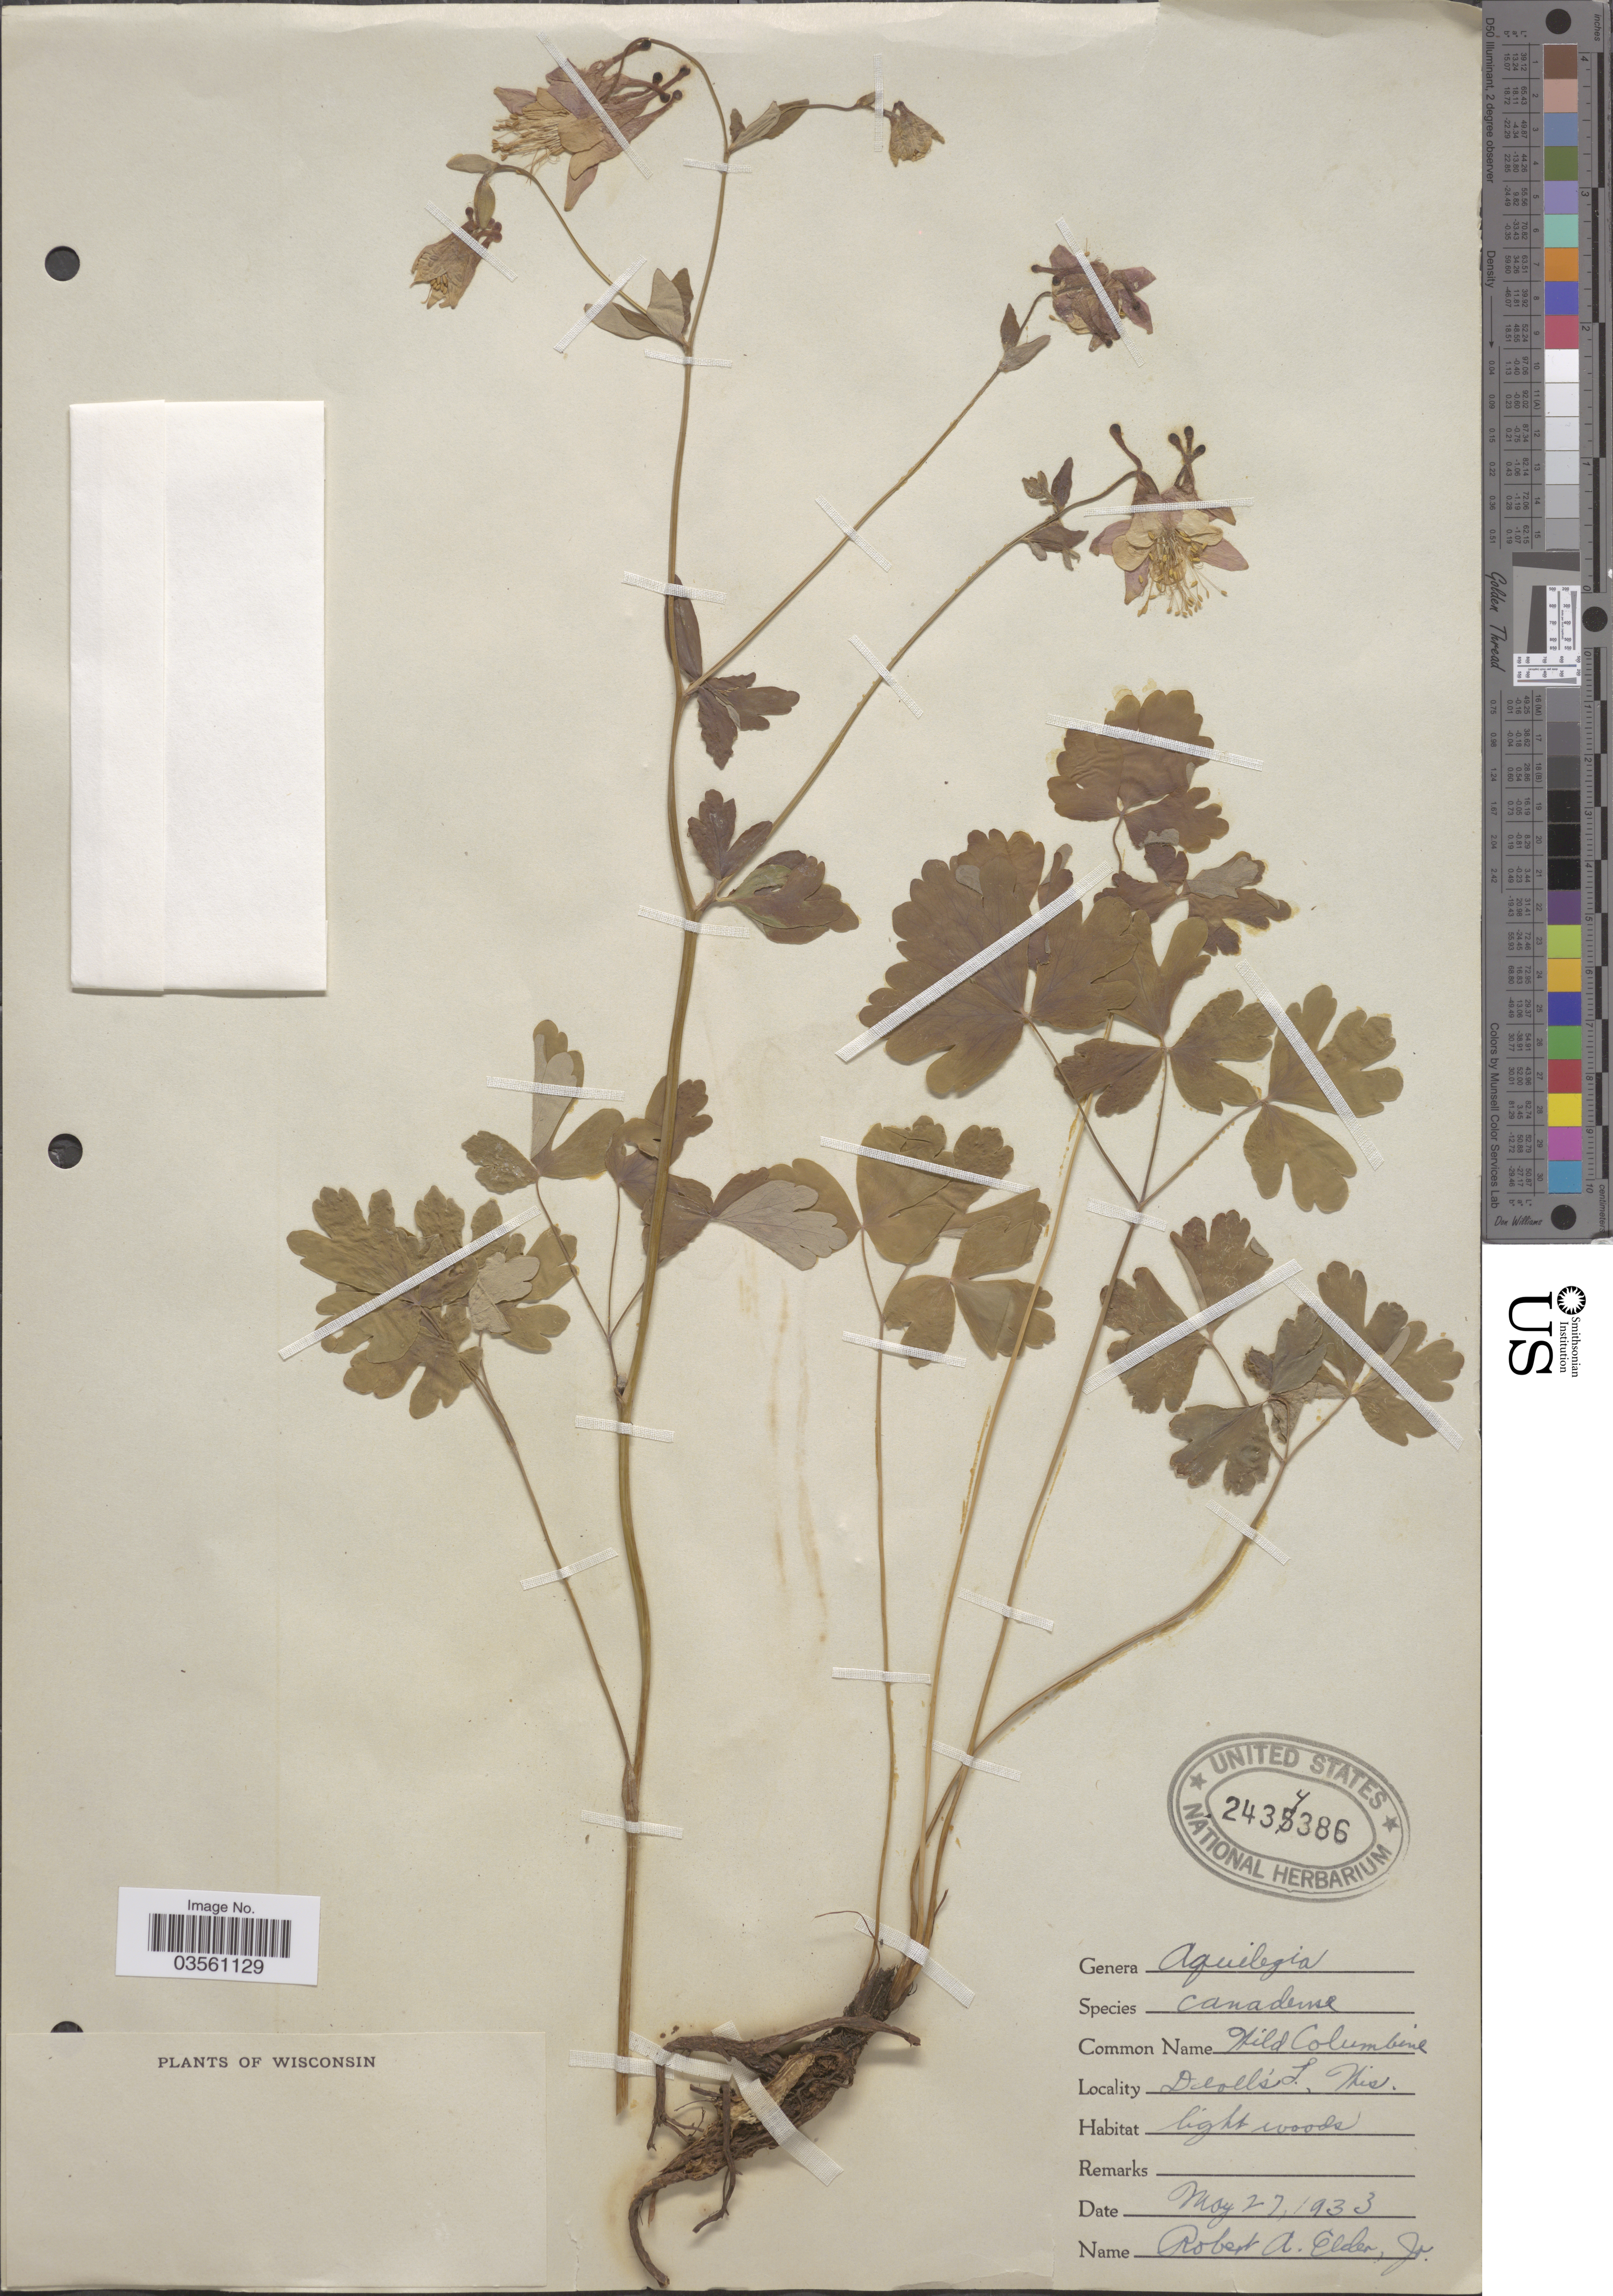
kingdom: Plantae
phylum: Tracheophyta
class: Magnoliopsida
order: Ranunculales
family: Ranunculaceae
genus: Aquilegia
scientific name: Aquilegia canadensis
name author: L.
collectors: R. Elder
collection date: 1933-05-27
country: United States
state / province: Wisconsin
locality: Devils' L., Wis.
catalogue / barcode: US 2434386